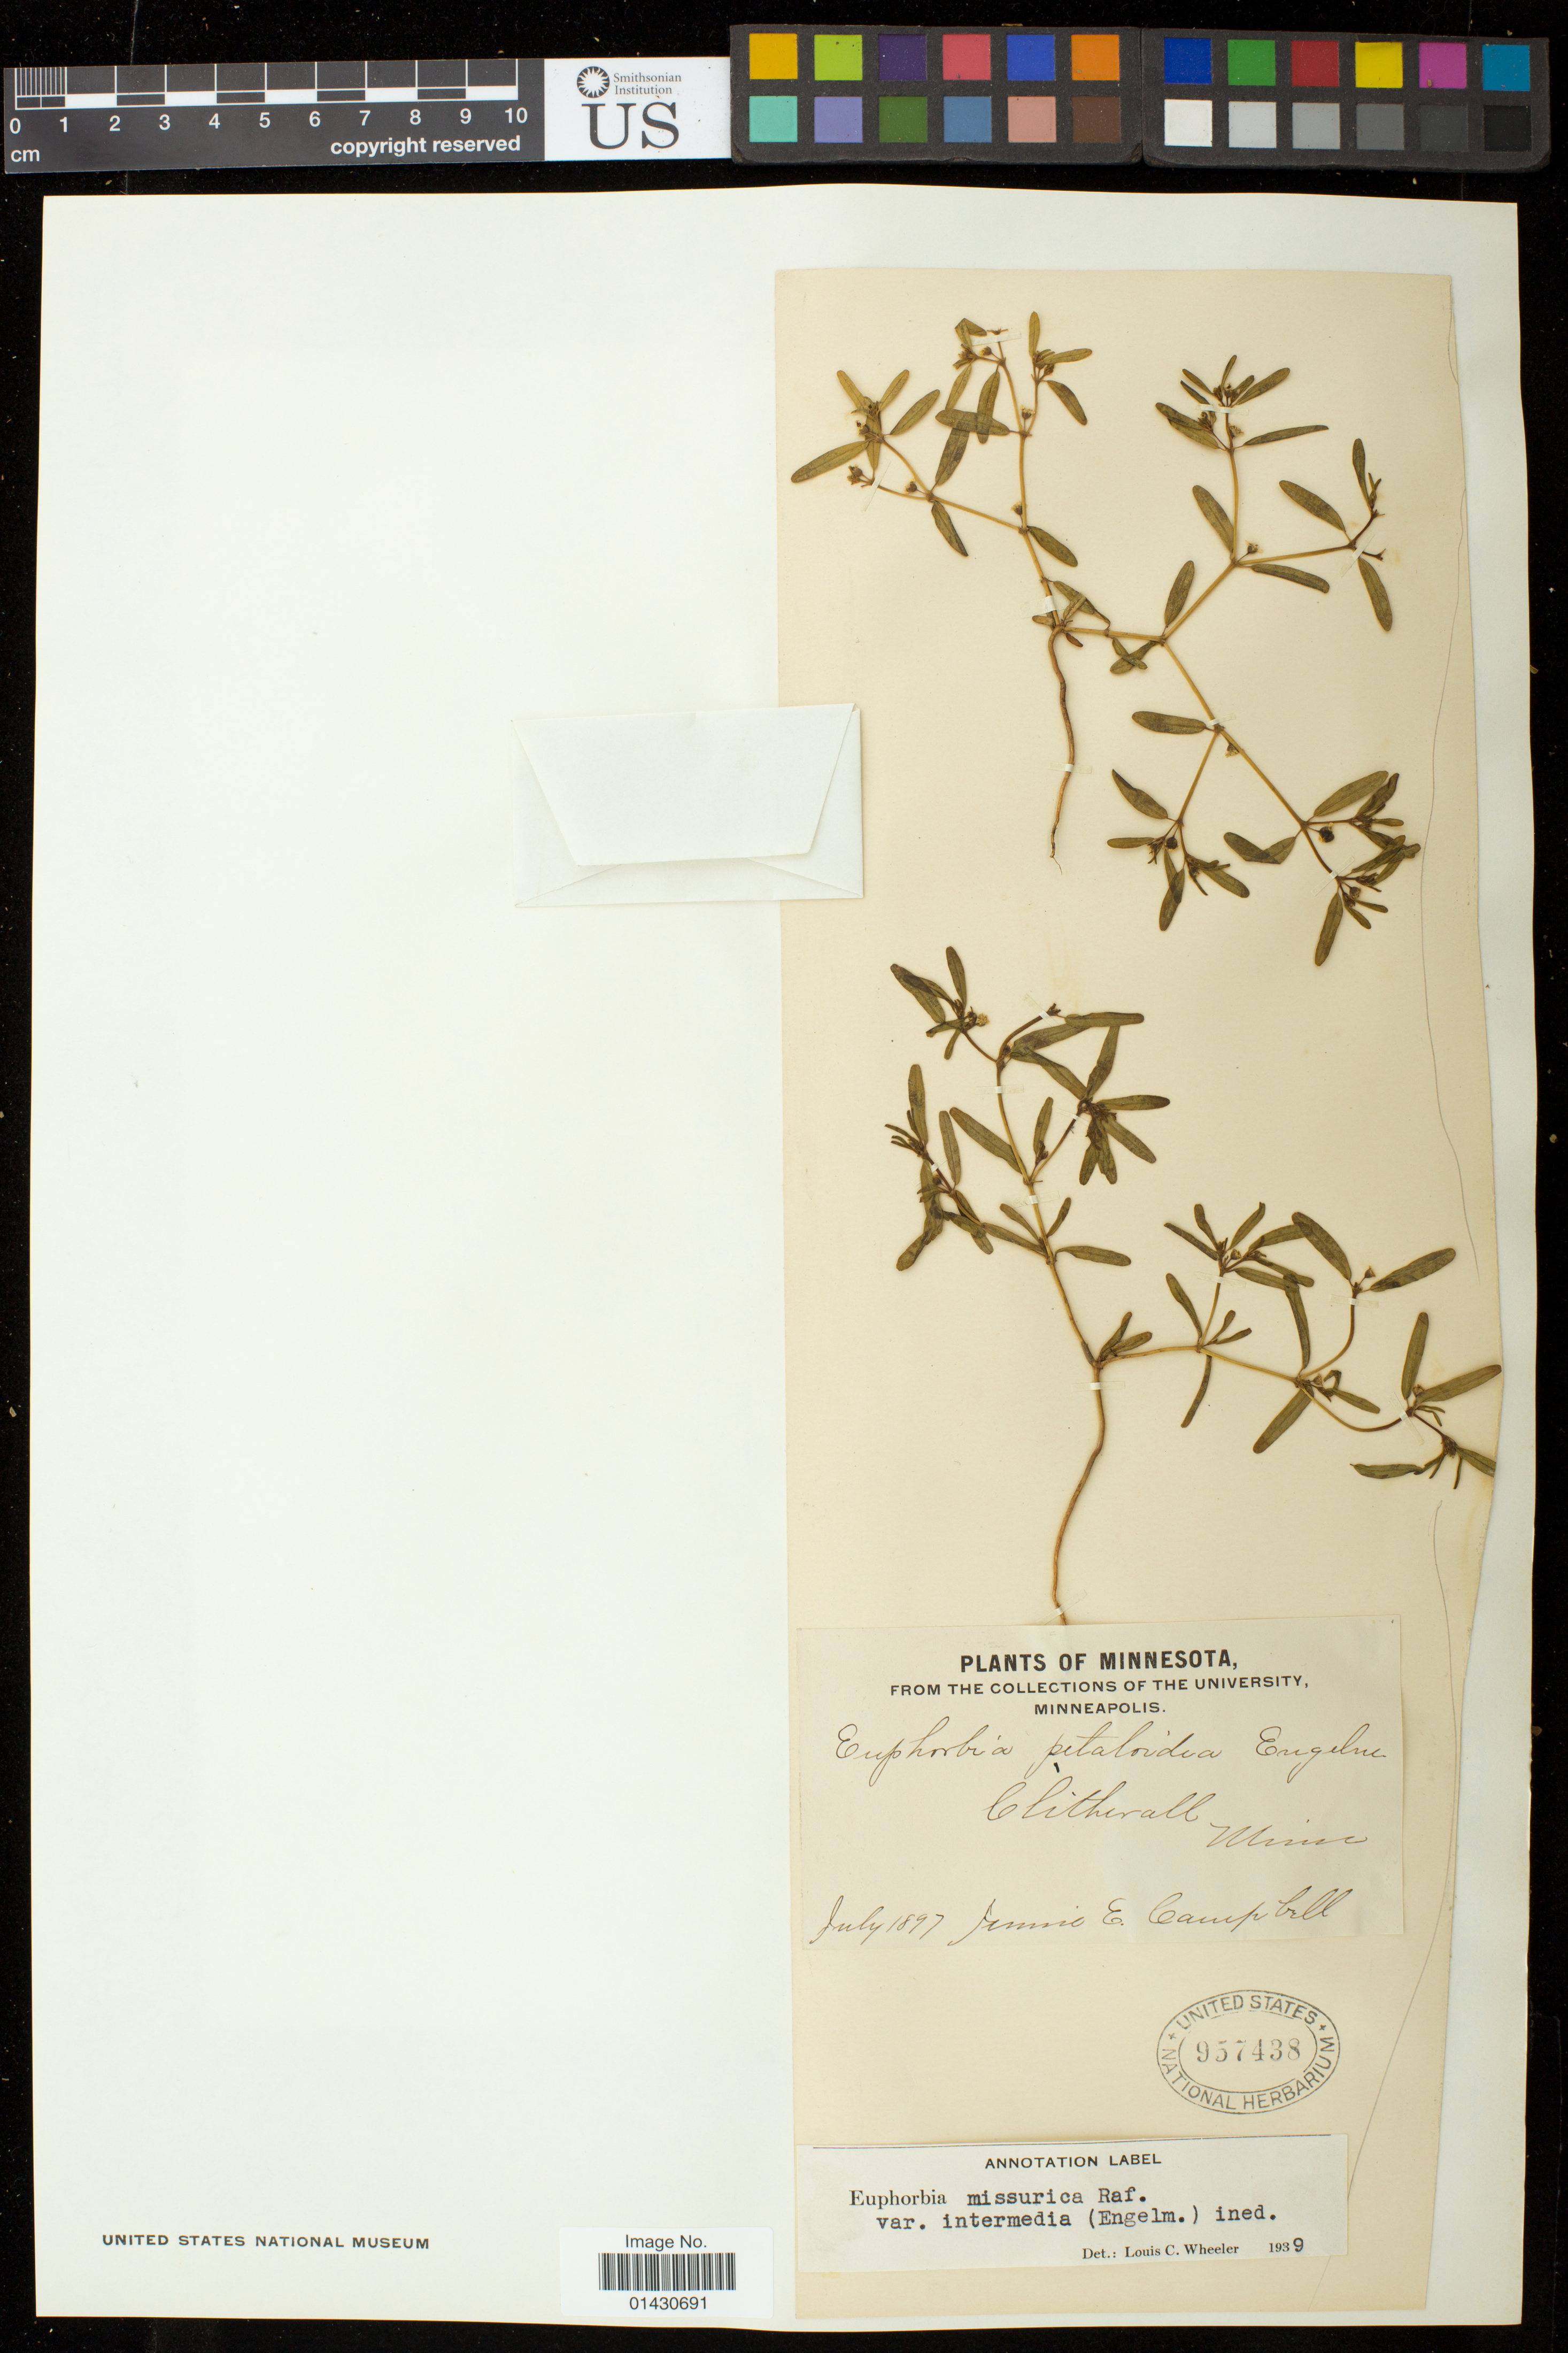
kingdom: Plantae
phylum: Tracheophyta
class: Magnoliopsida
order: Malpighiales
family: Euphorbiaceae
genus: Euphorbia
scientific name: Euphorbia missurica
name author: Raf.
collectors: J. E. Campbell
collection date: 1897-07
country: United States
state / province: Minnesota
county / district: Otter Tail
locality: Clitherall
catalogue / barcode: US 957438